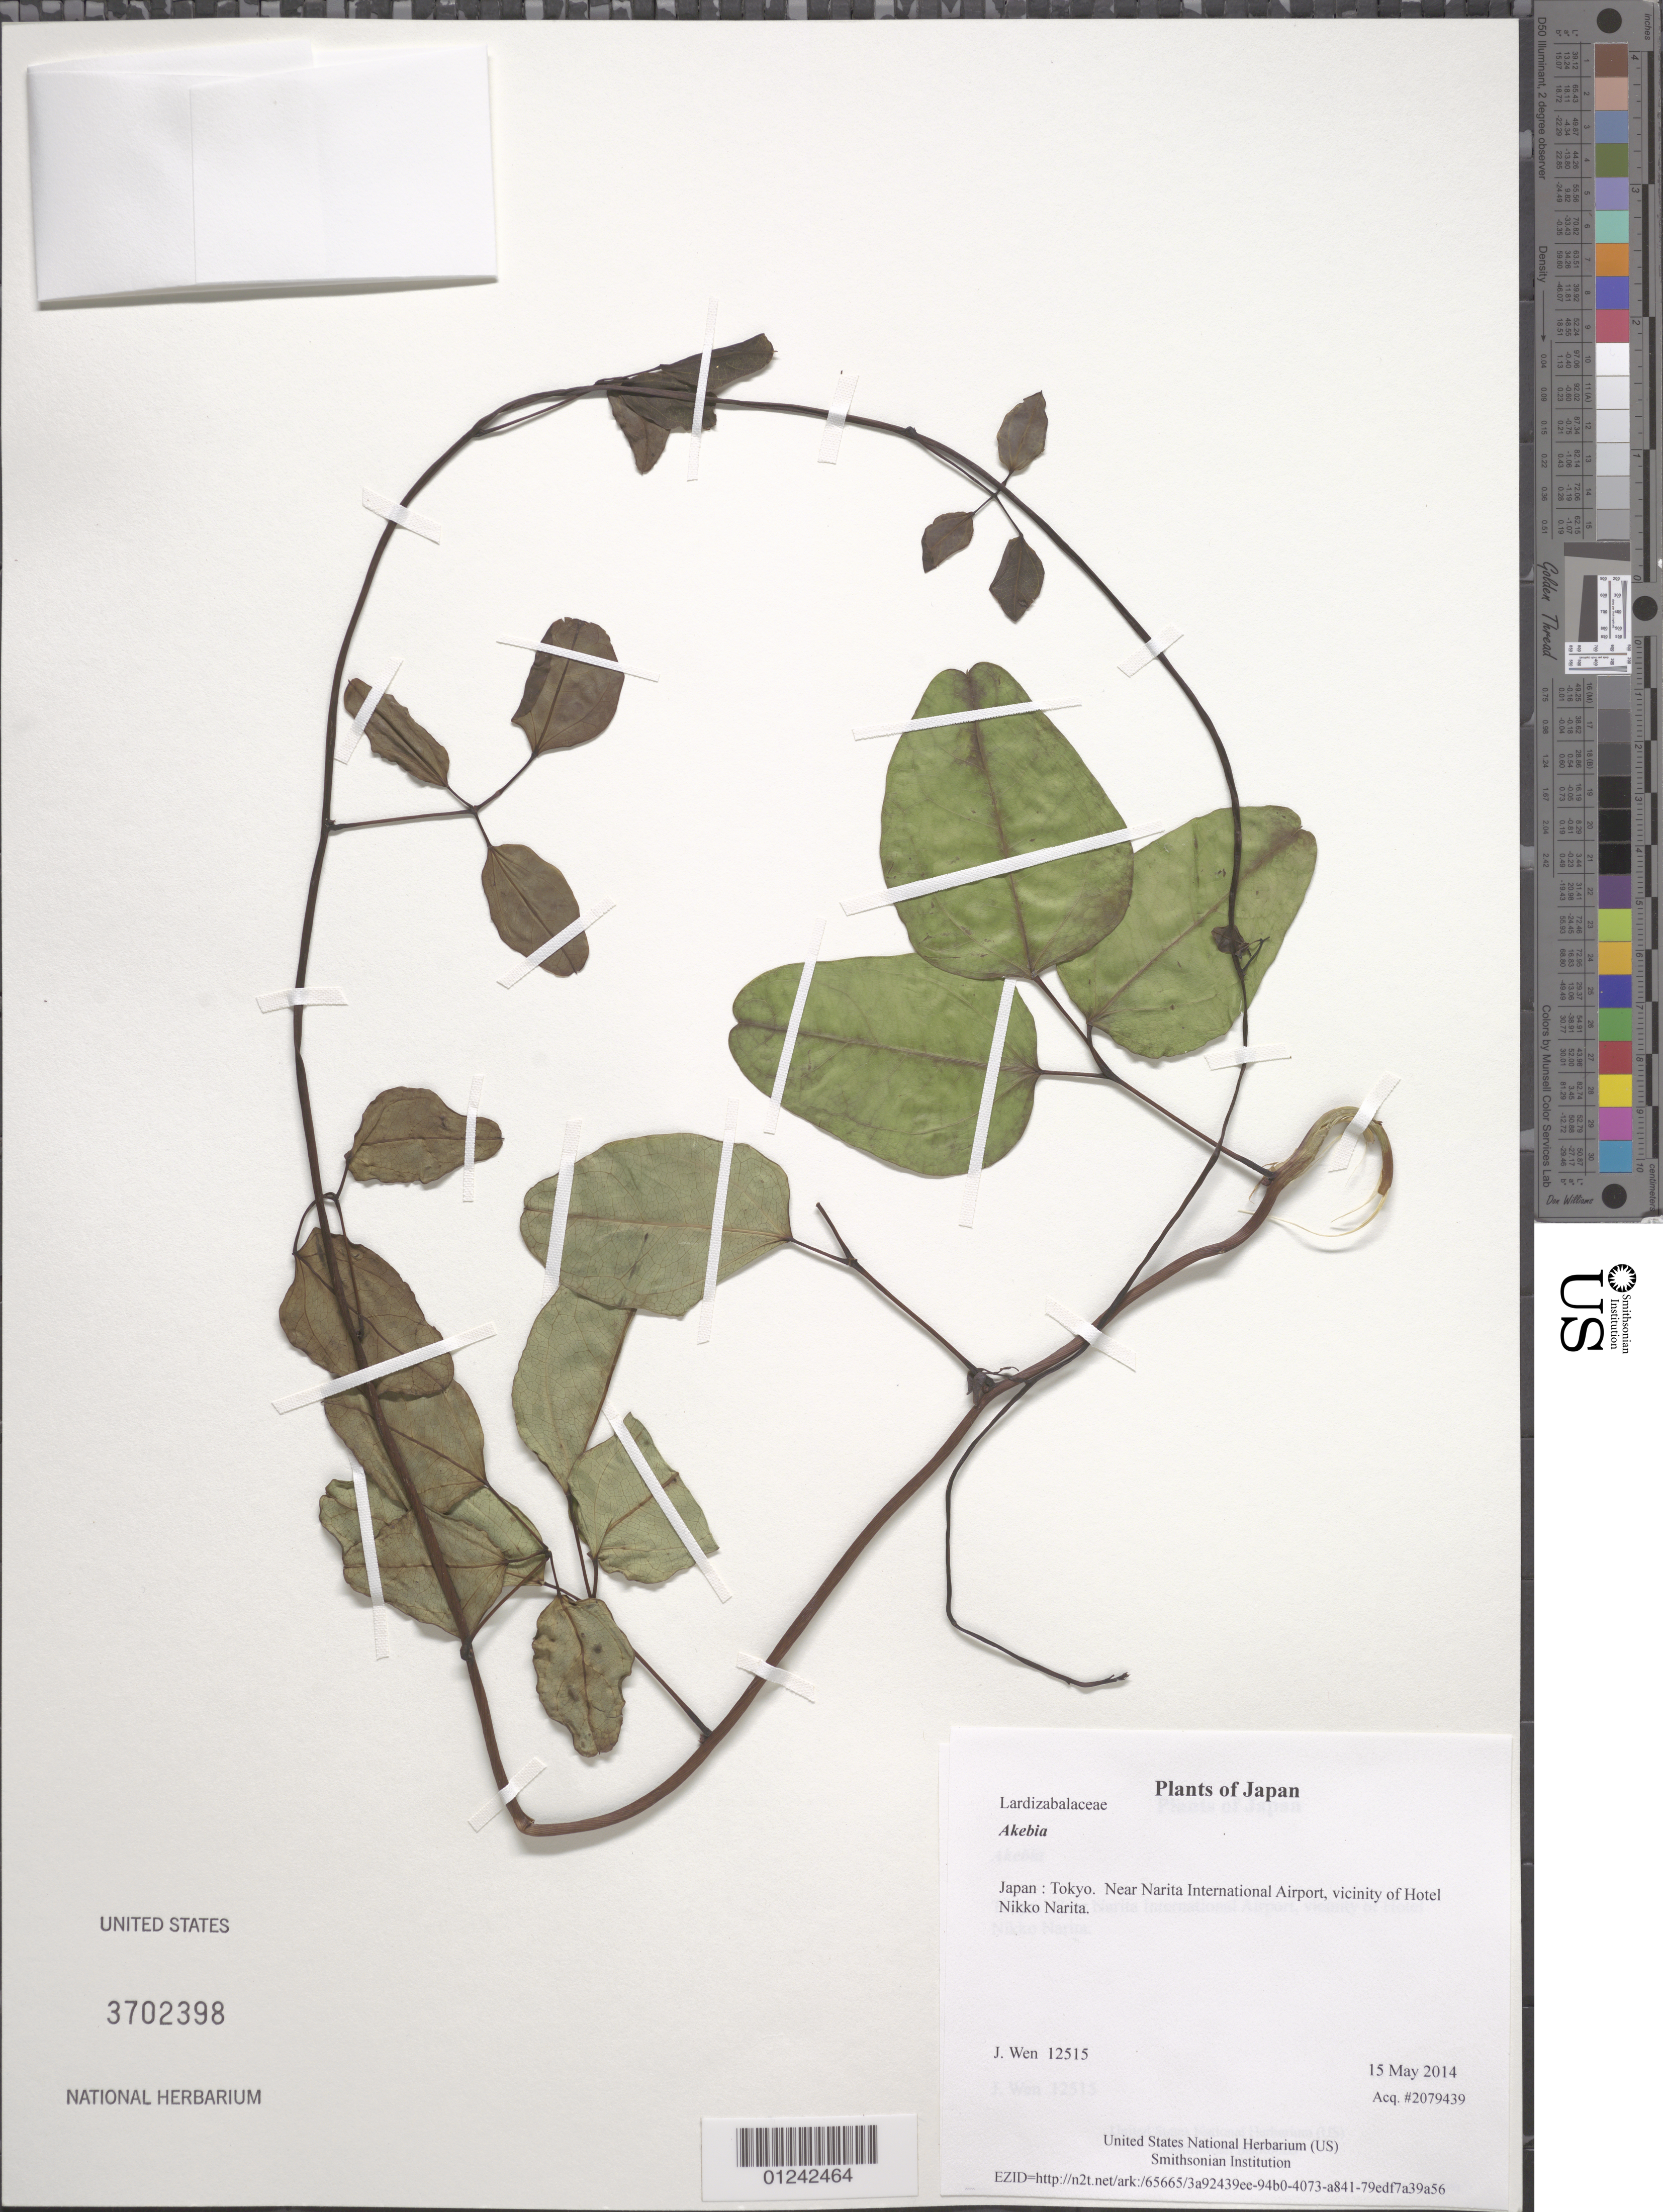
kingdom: Plantae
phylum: Tracheophyta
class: Magnoliopsida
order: Ranunculales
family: Lardizabalaceae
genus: Akebia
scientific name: Akebia sp.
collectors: J. Wen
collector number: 12515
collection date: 2014-05-15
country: Japan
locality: Tokyo. Near Narita International Airport, vicinity of Hotel Nikko Narita.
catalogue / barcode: US 3702398